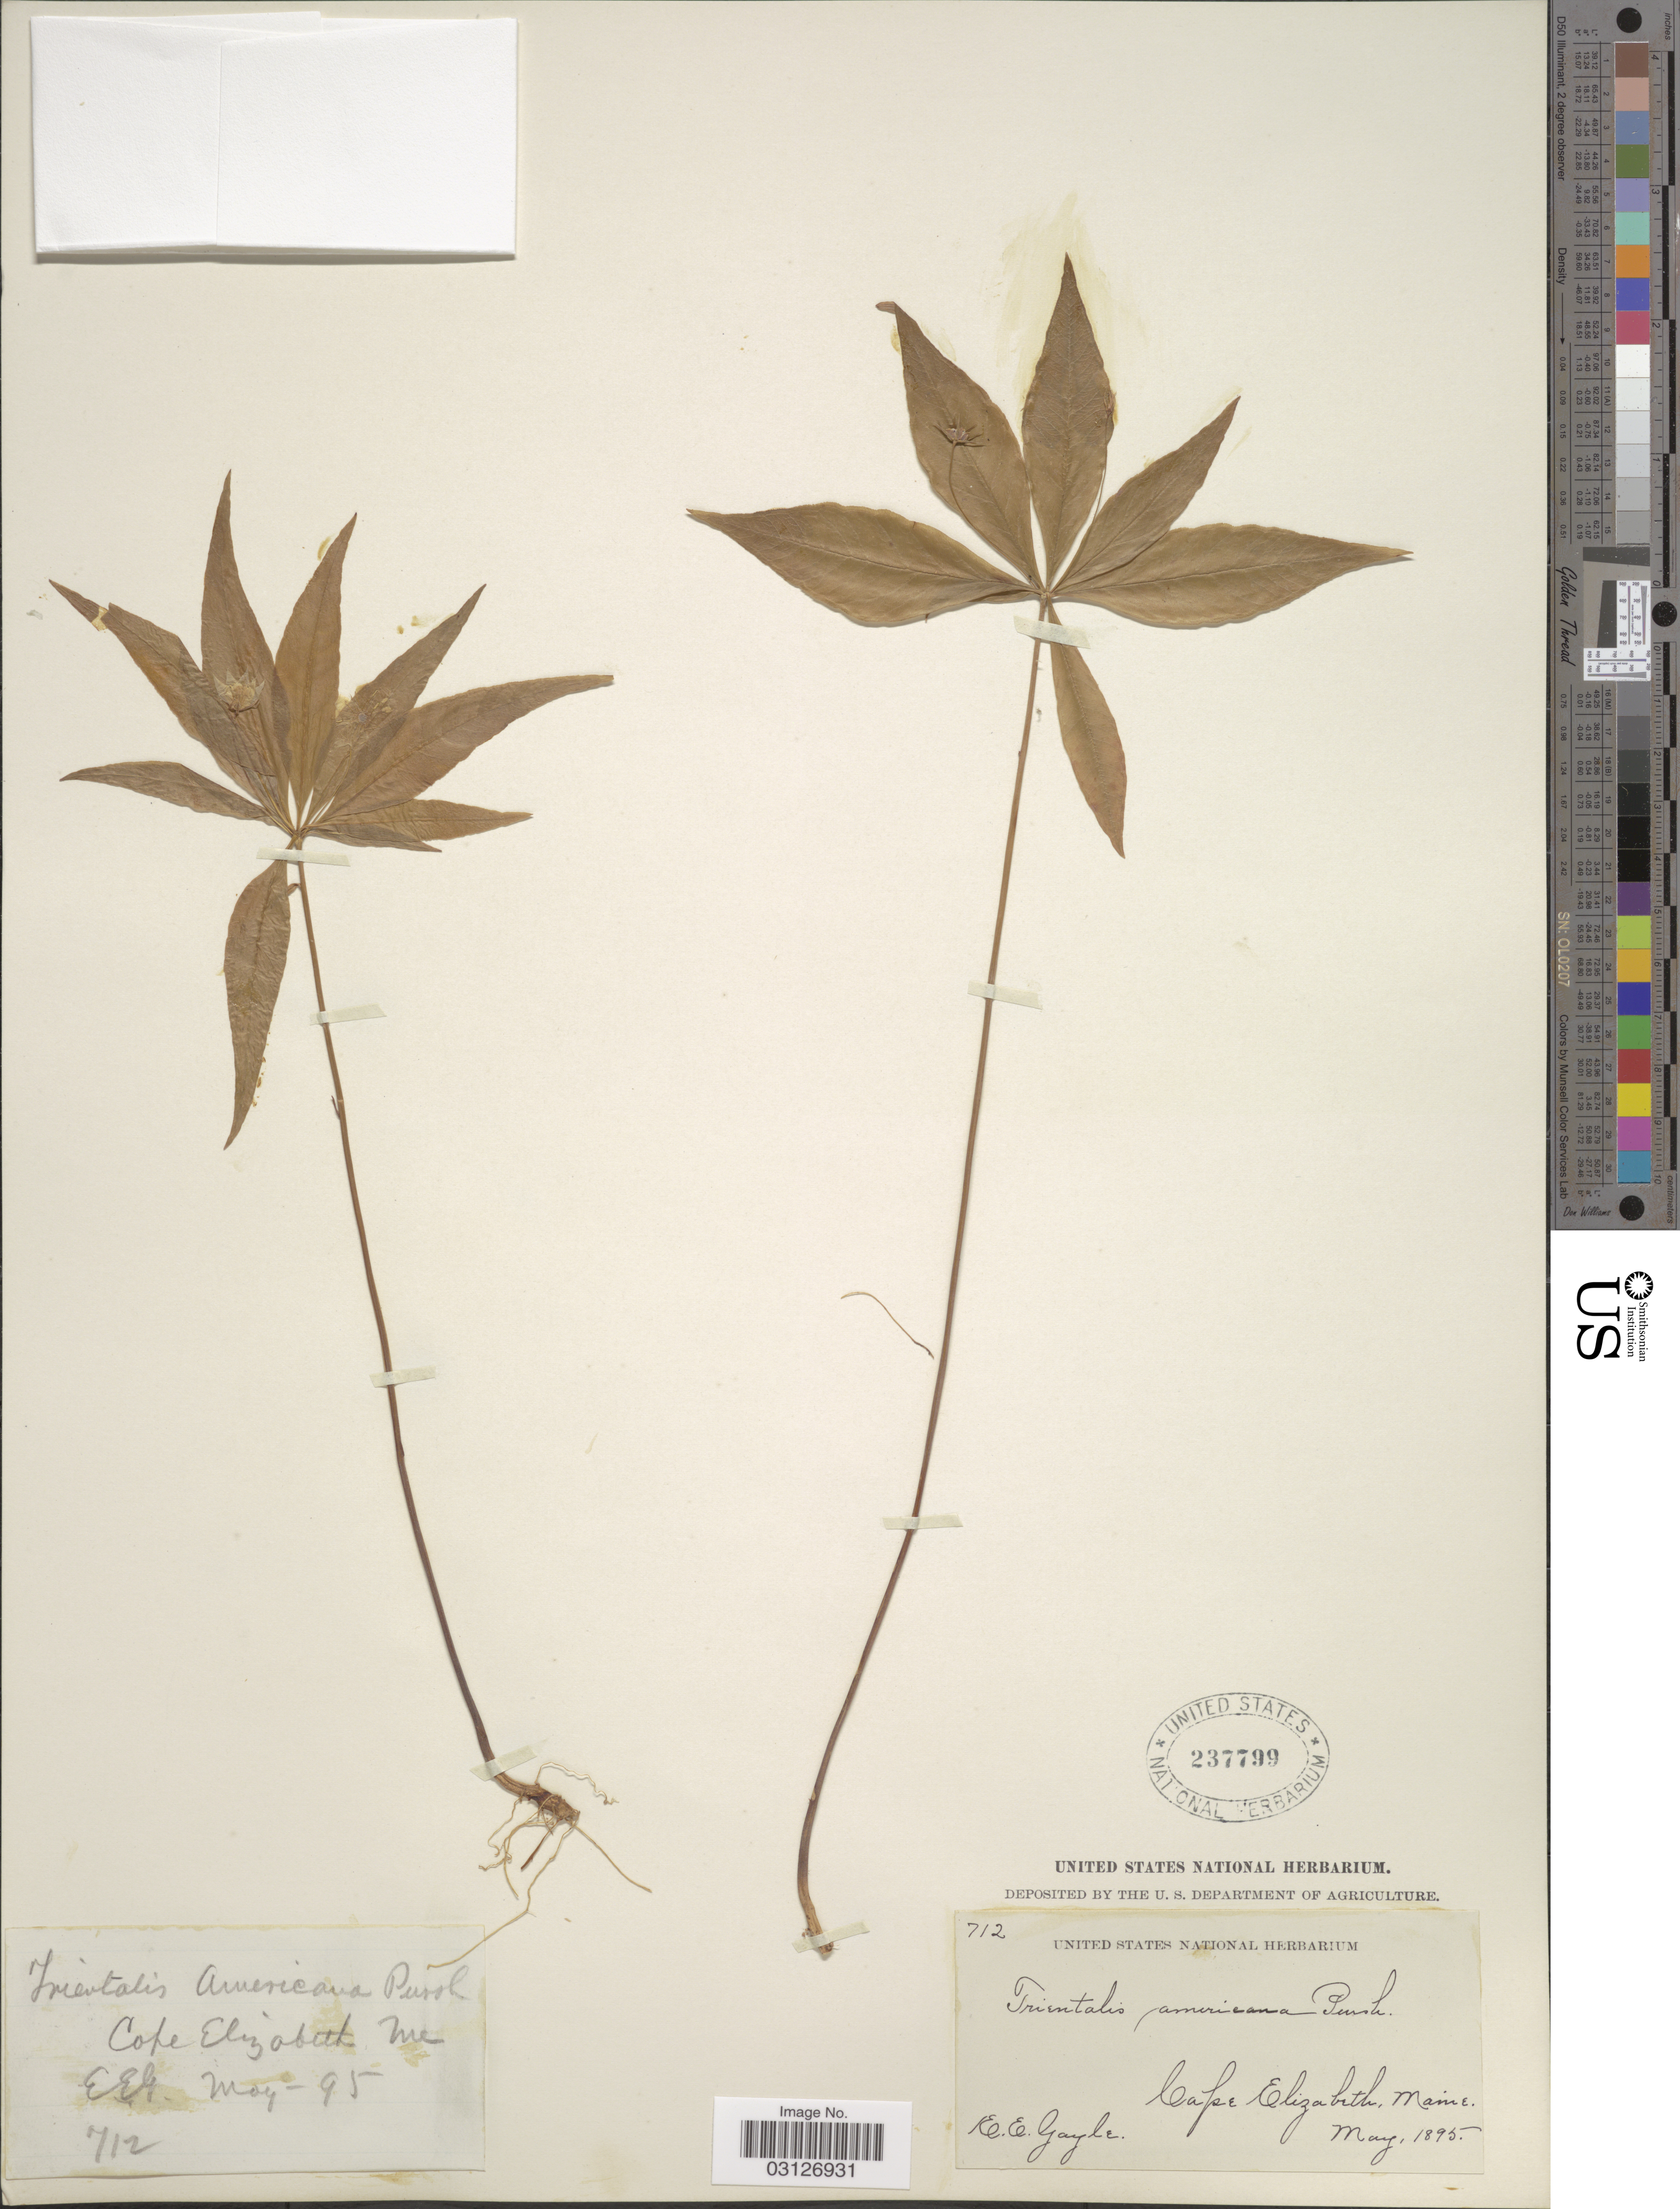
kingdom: Plantae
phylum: Tracheophyta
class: Magnoliopsida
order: Ericales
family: Primulaceae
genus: Trientalis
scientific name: Trientalis americana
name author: Pursh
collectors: E. Gayle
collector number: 712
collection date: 1895-05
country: United States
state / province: Maine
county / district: Cumberland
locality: Cape Elizabeth.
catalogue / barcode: US 237799